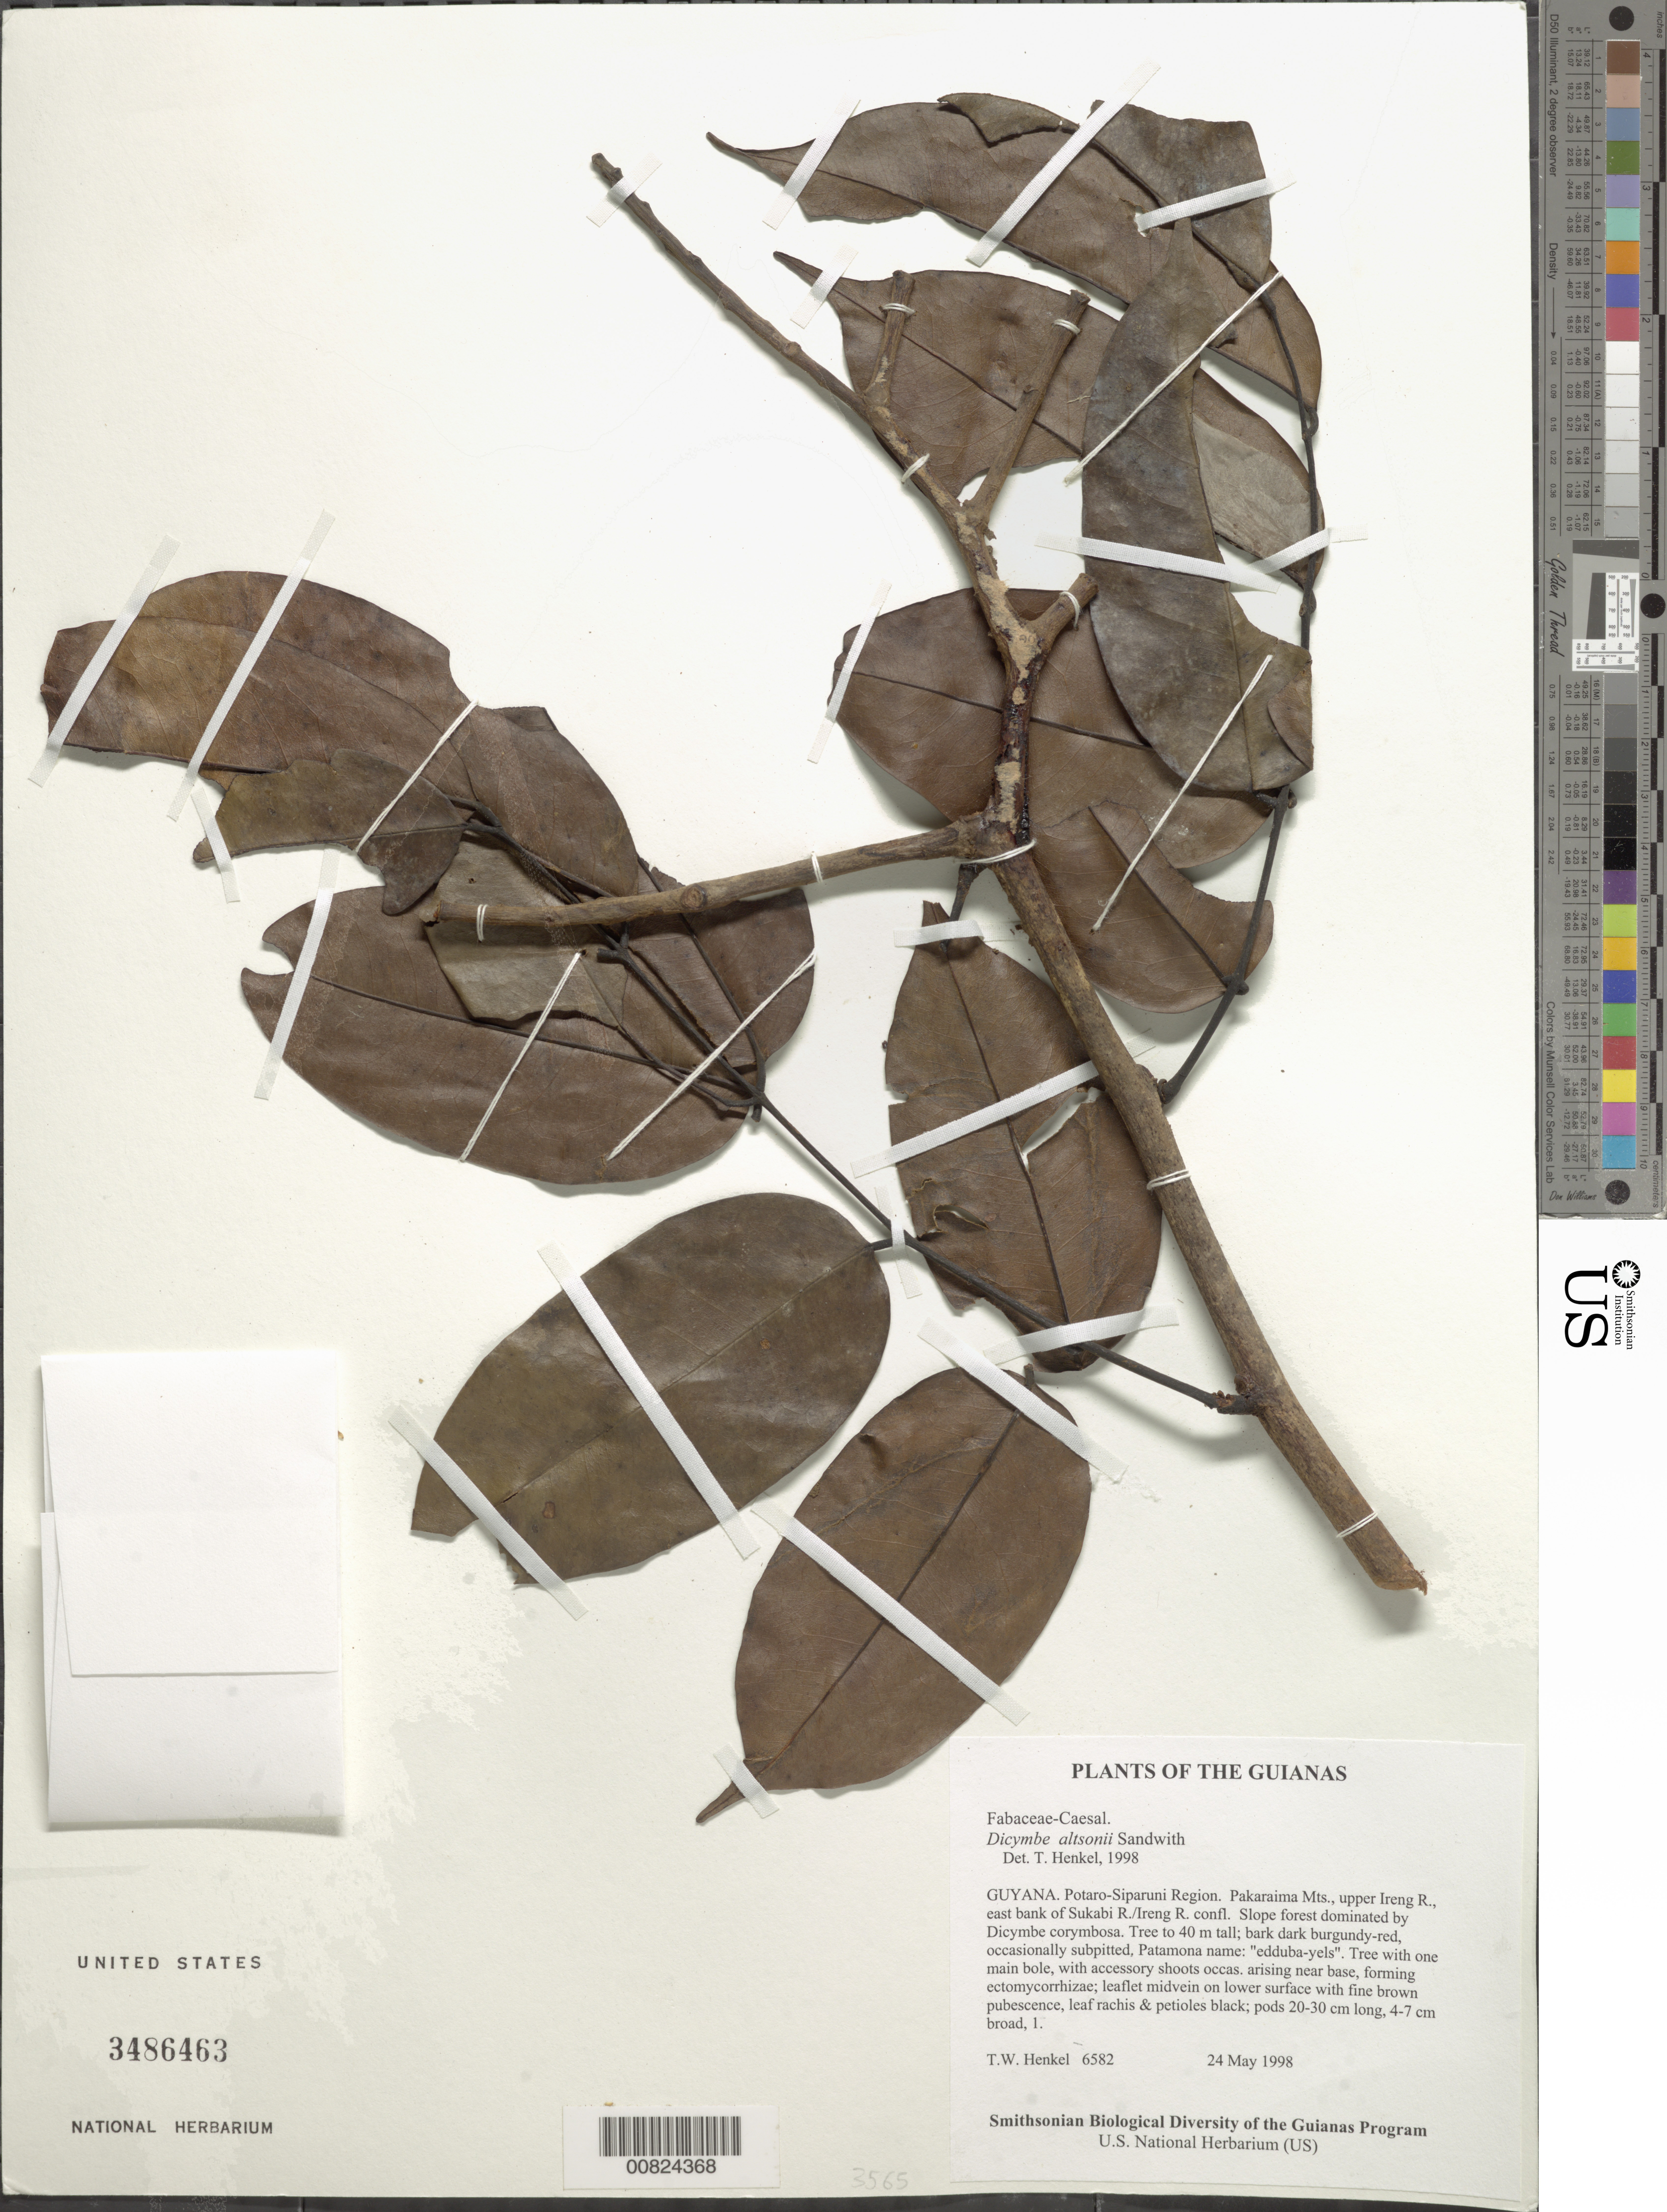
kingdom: Plantae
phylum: Tracheophyta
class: Magnoliopsida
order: Fabales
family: Fabaceae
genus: Dicymbe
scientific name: Dicymbe altsonii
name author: Sandwith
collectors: T. Henkel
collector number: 6582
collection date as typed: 24 May 1998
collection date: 1998-05-24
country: Guyana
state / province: Potaro-Siparuni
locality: Pakaraima Mts., upper Ireng R., east bank of Sukabi R./Ireng R. confl.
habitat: Slope forest dominated by Dicymbe corymbosa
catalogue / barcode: US 3486463